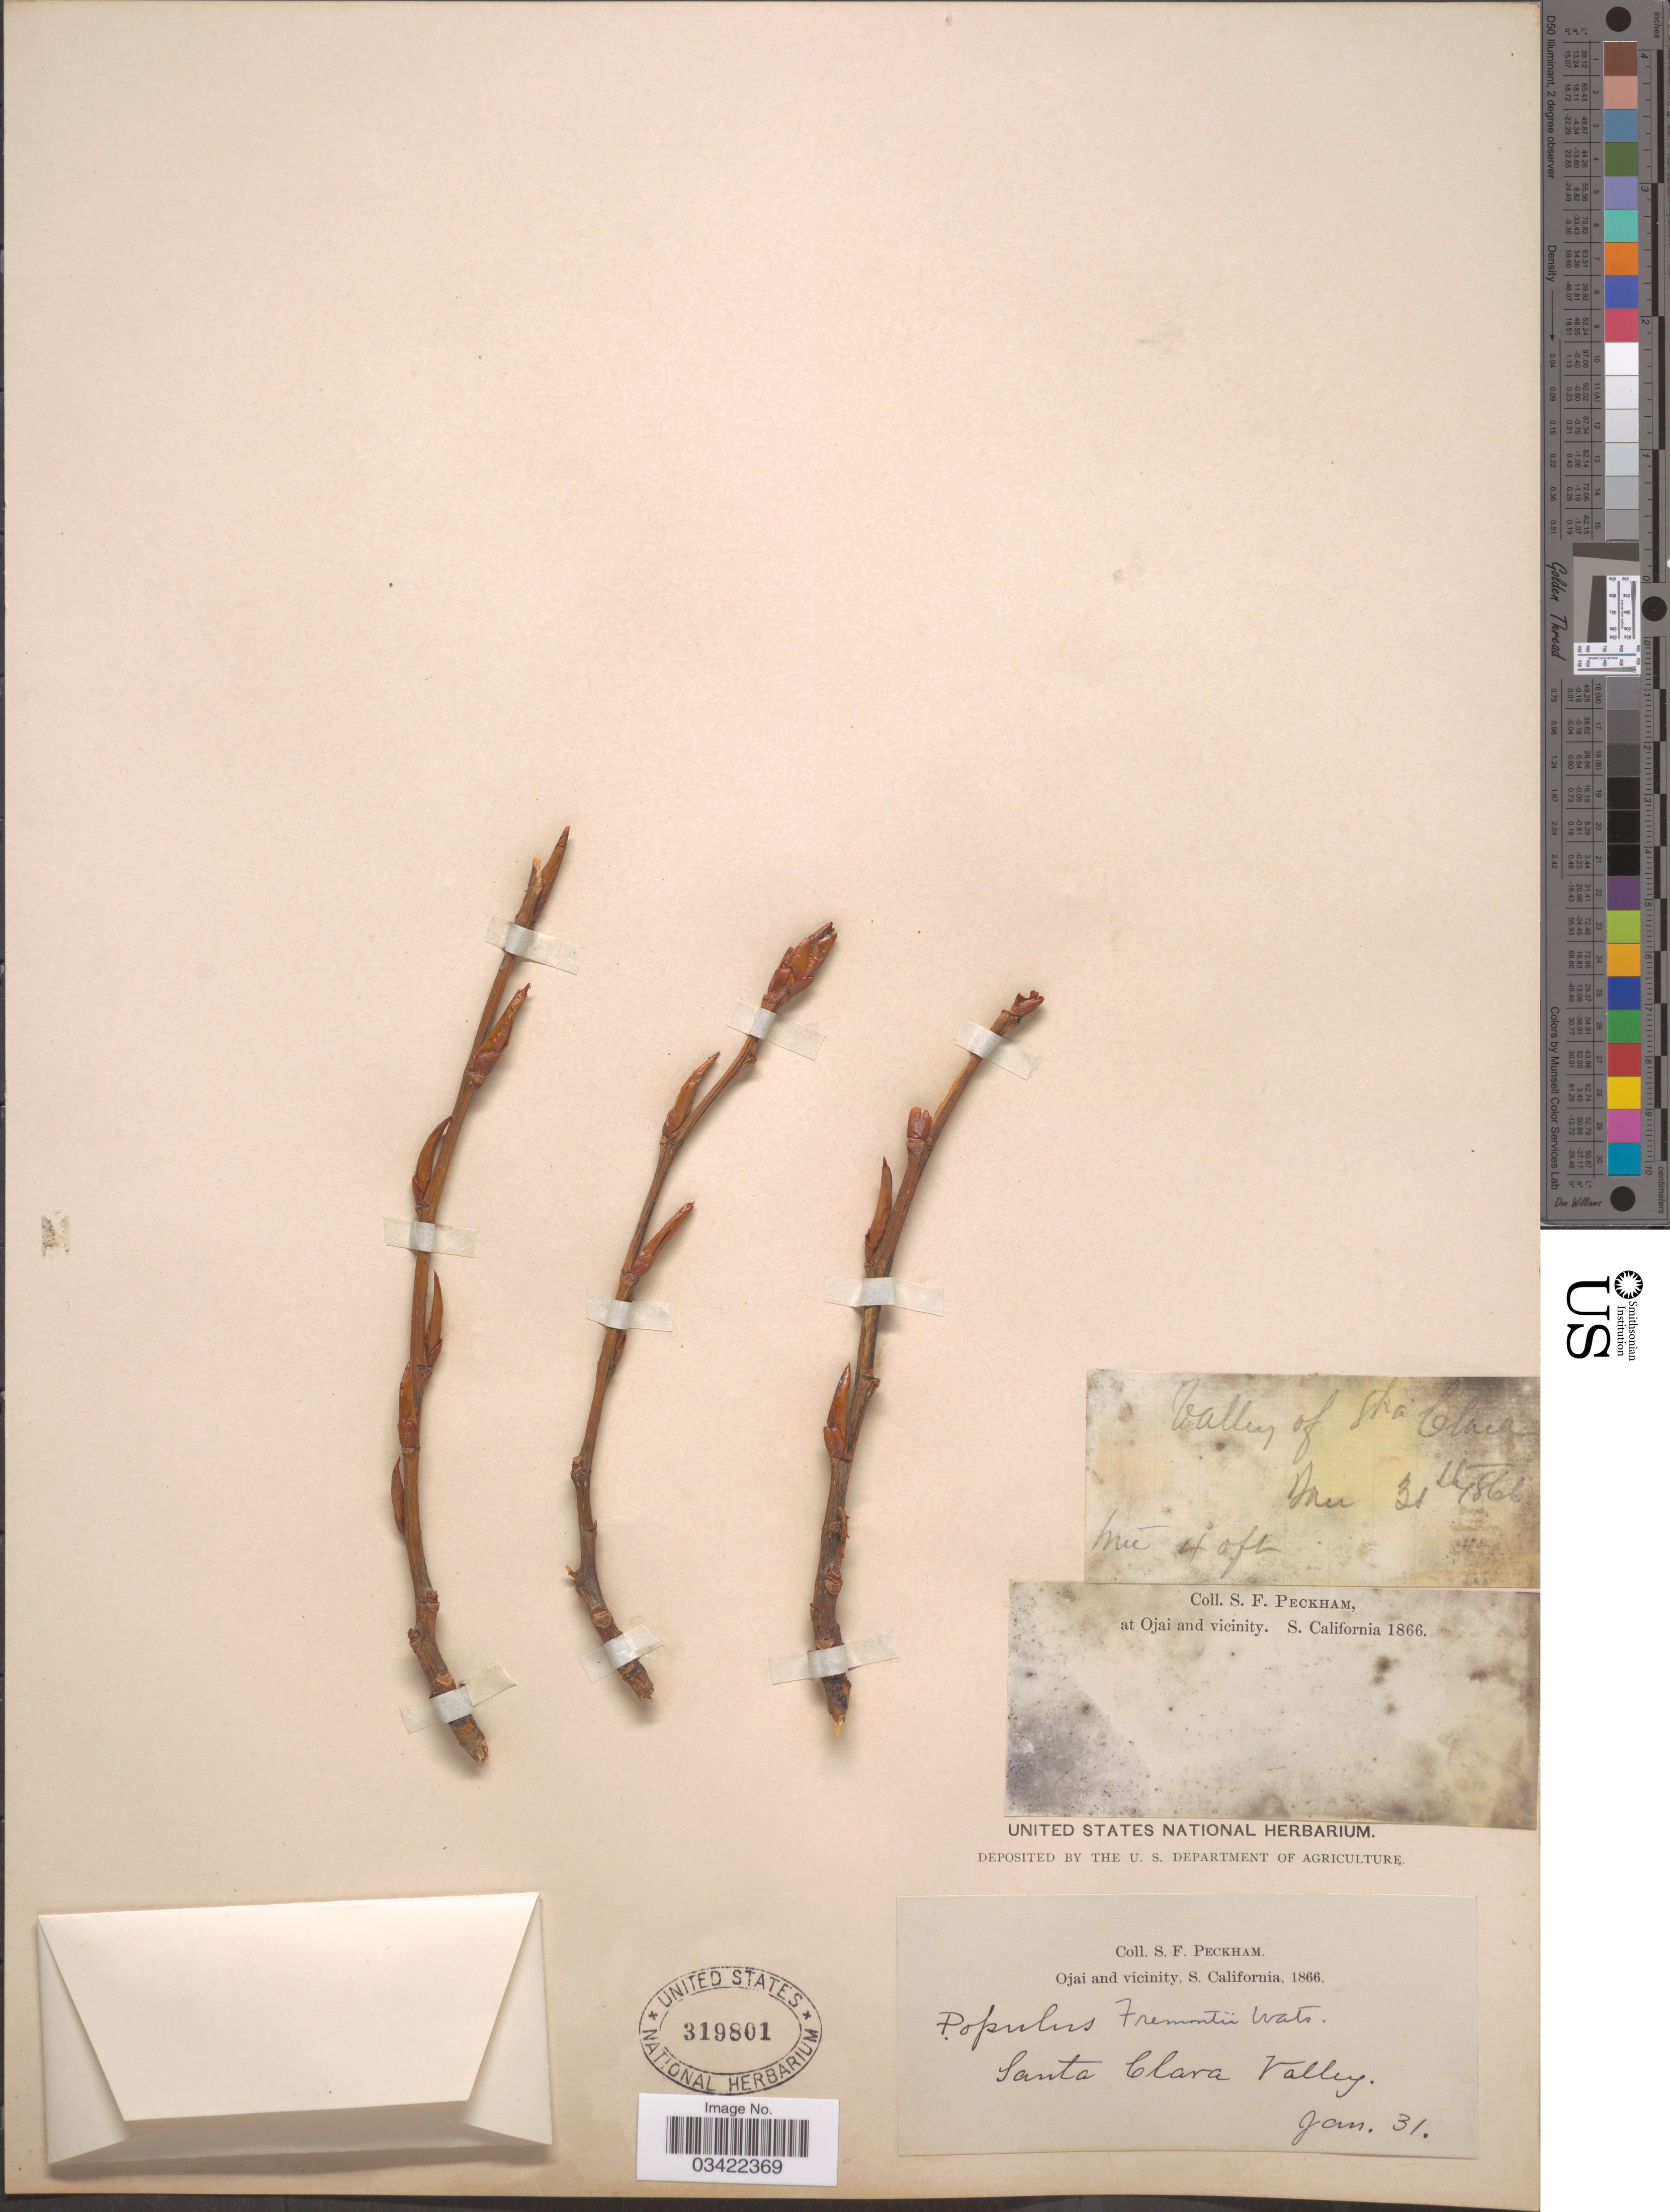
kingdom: Plantae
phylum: Tracheophyta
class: Magnoliopsida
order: Malpighiales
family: Salicaceae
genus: Populus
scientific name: Populus x parryi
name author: Sarg.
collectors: S. Peckham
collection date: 1866-01-31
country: United States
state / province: California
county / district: Ventura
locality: Ojai and vicinity, S. California. Santa Clara Valley. Valley of Sta. Clara.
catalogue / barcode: US 319801